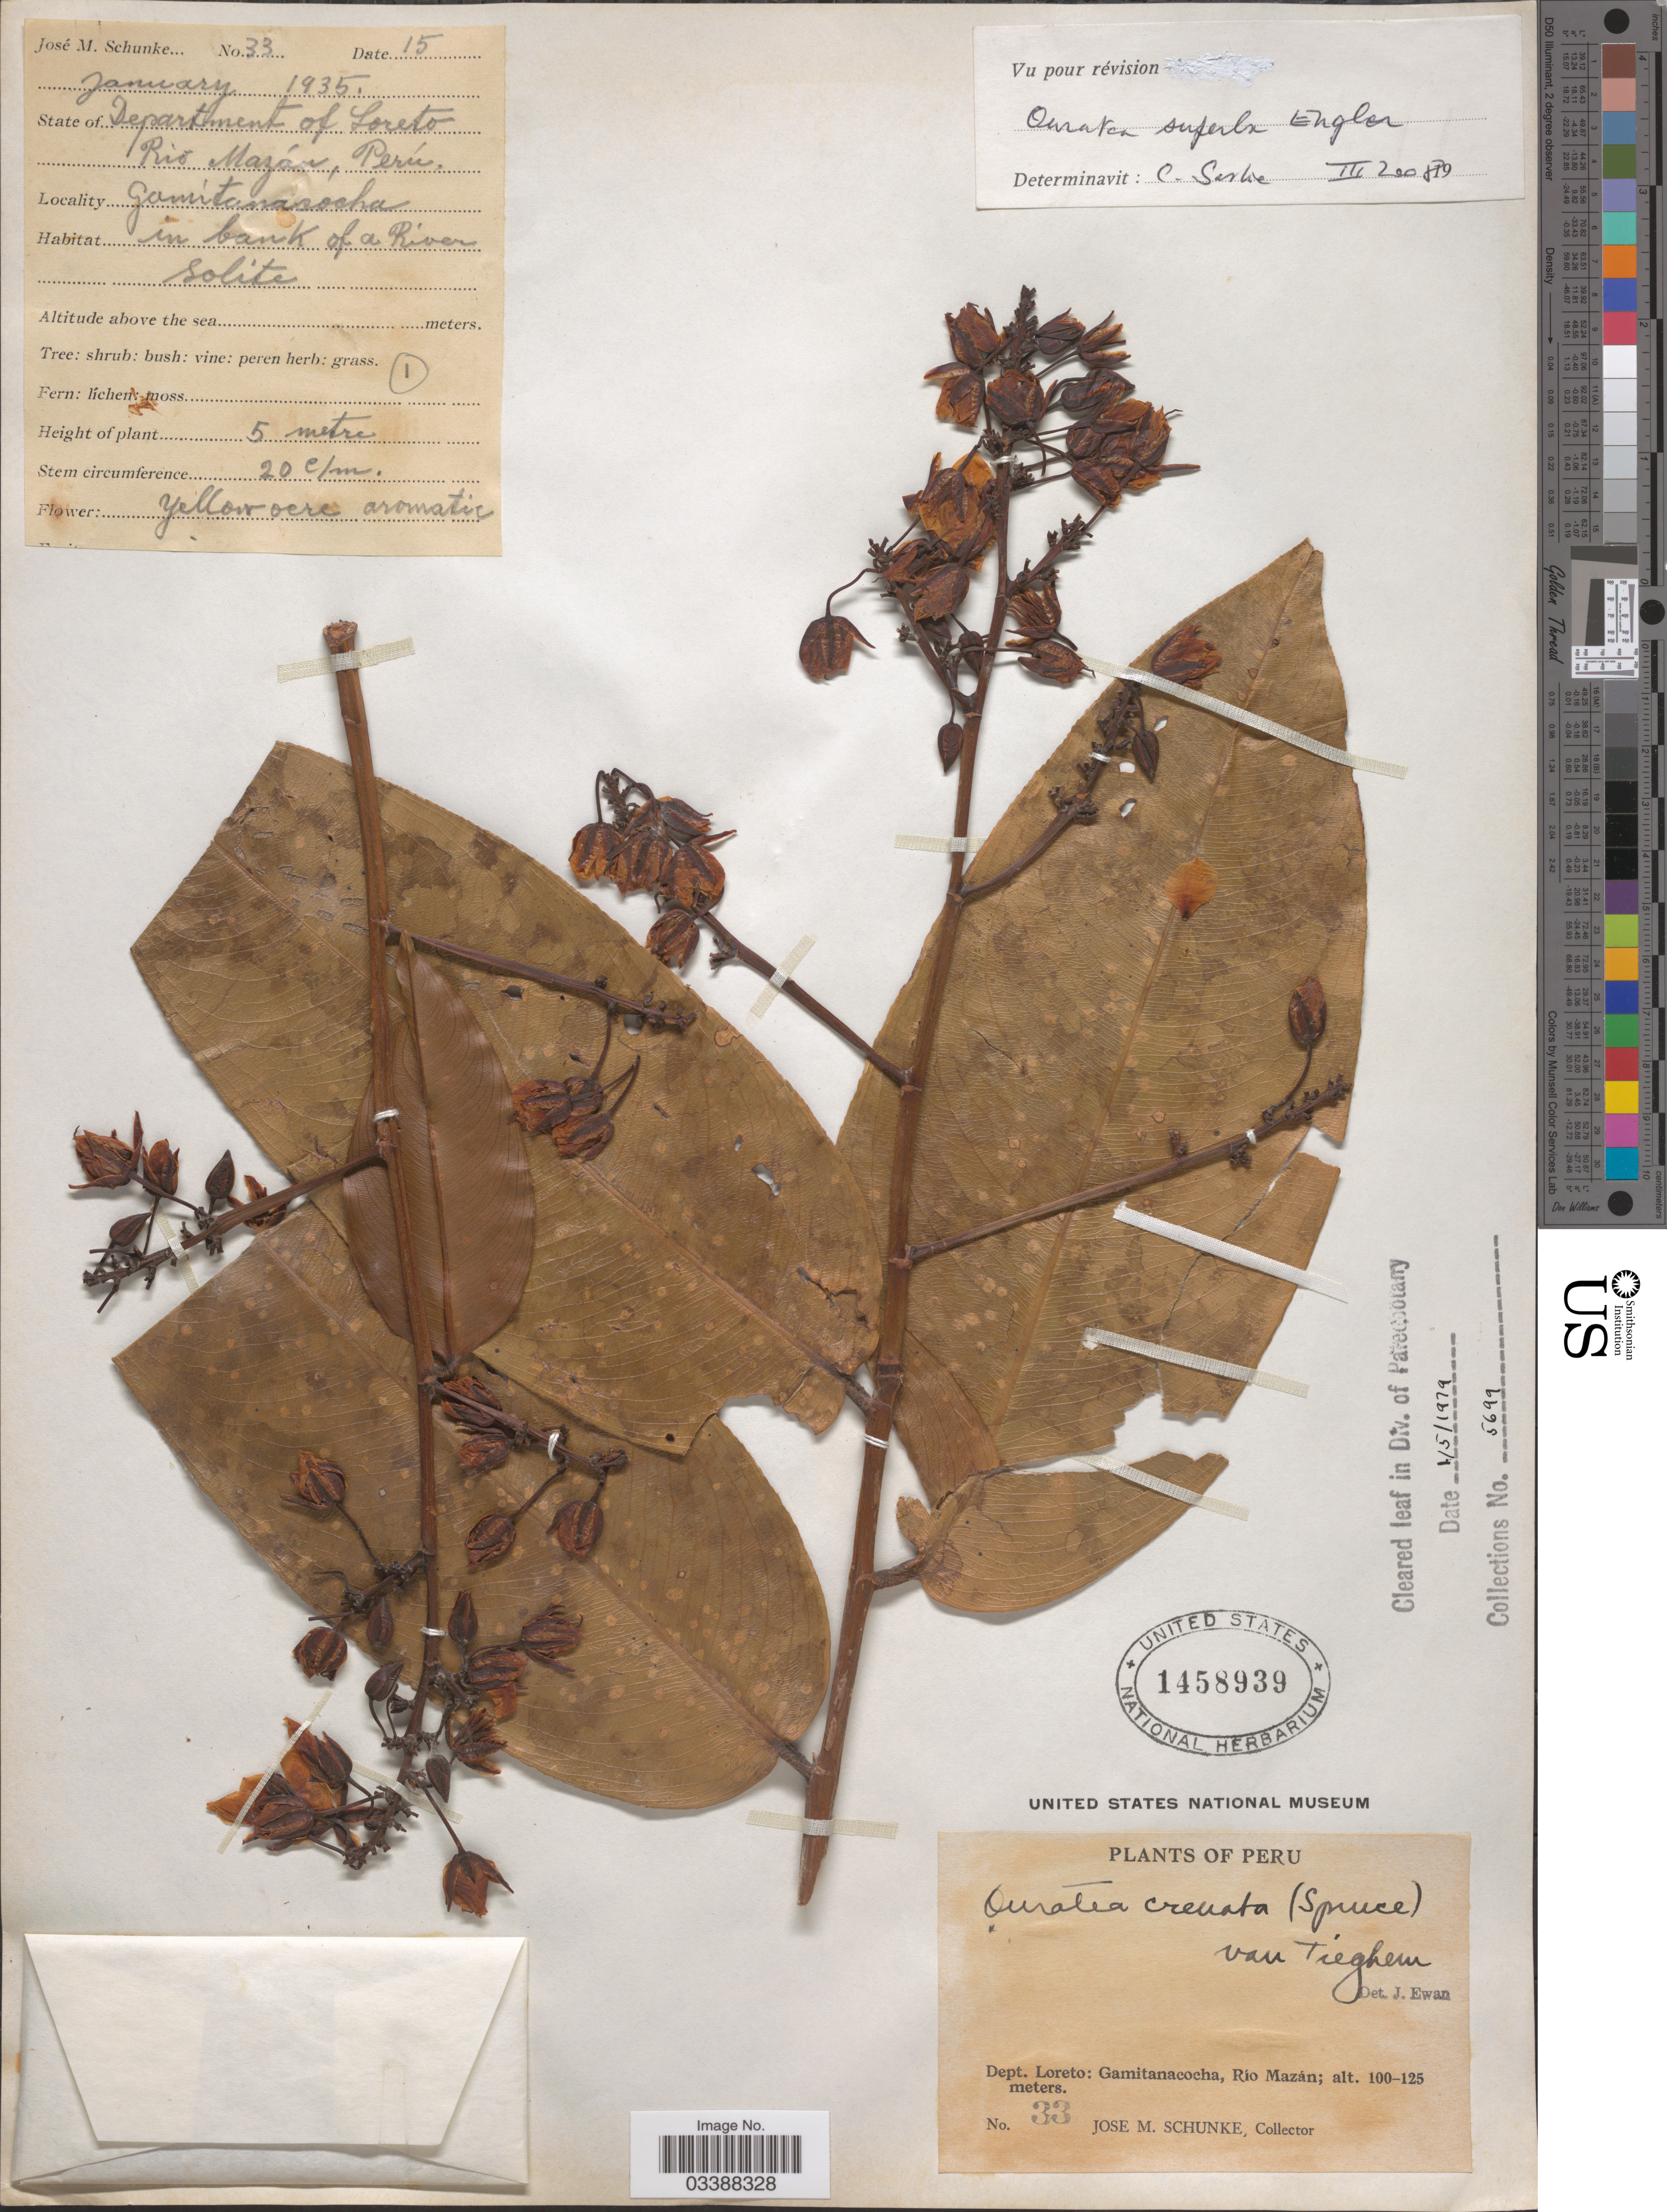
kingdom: Plantae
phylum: Tracheophyta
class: Magnoliopsida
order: Malpighiales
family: Ochnaceae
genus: Ouratea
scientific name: Ouratea superba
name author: Engl.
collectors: J. M. Schunke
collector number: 33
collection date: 1935-01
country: Peru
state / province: Loreto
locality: Department of Loreto, Río Mazán. Gamitanacocha.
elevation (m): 100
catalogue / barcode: US 1458939